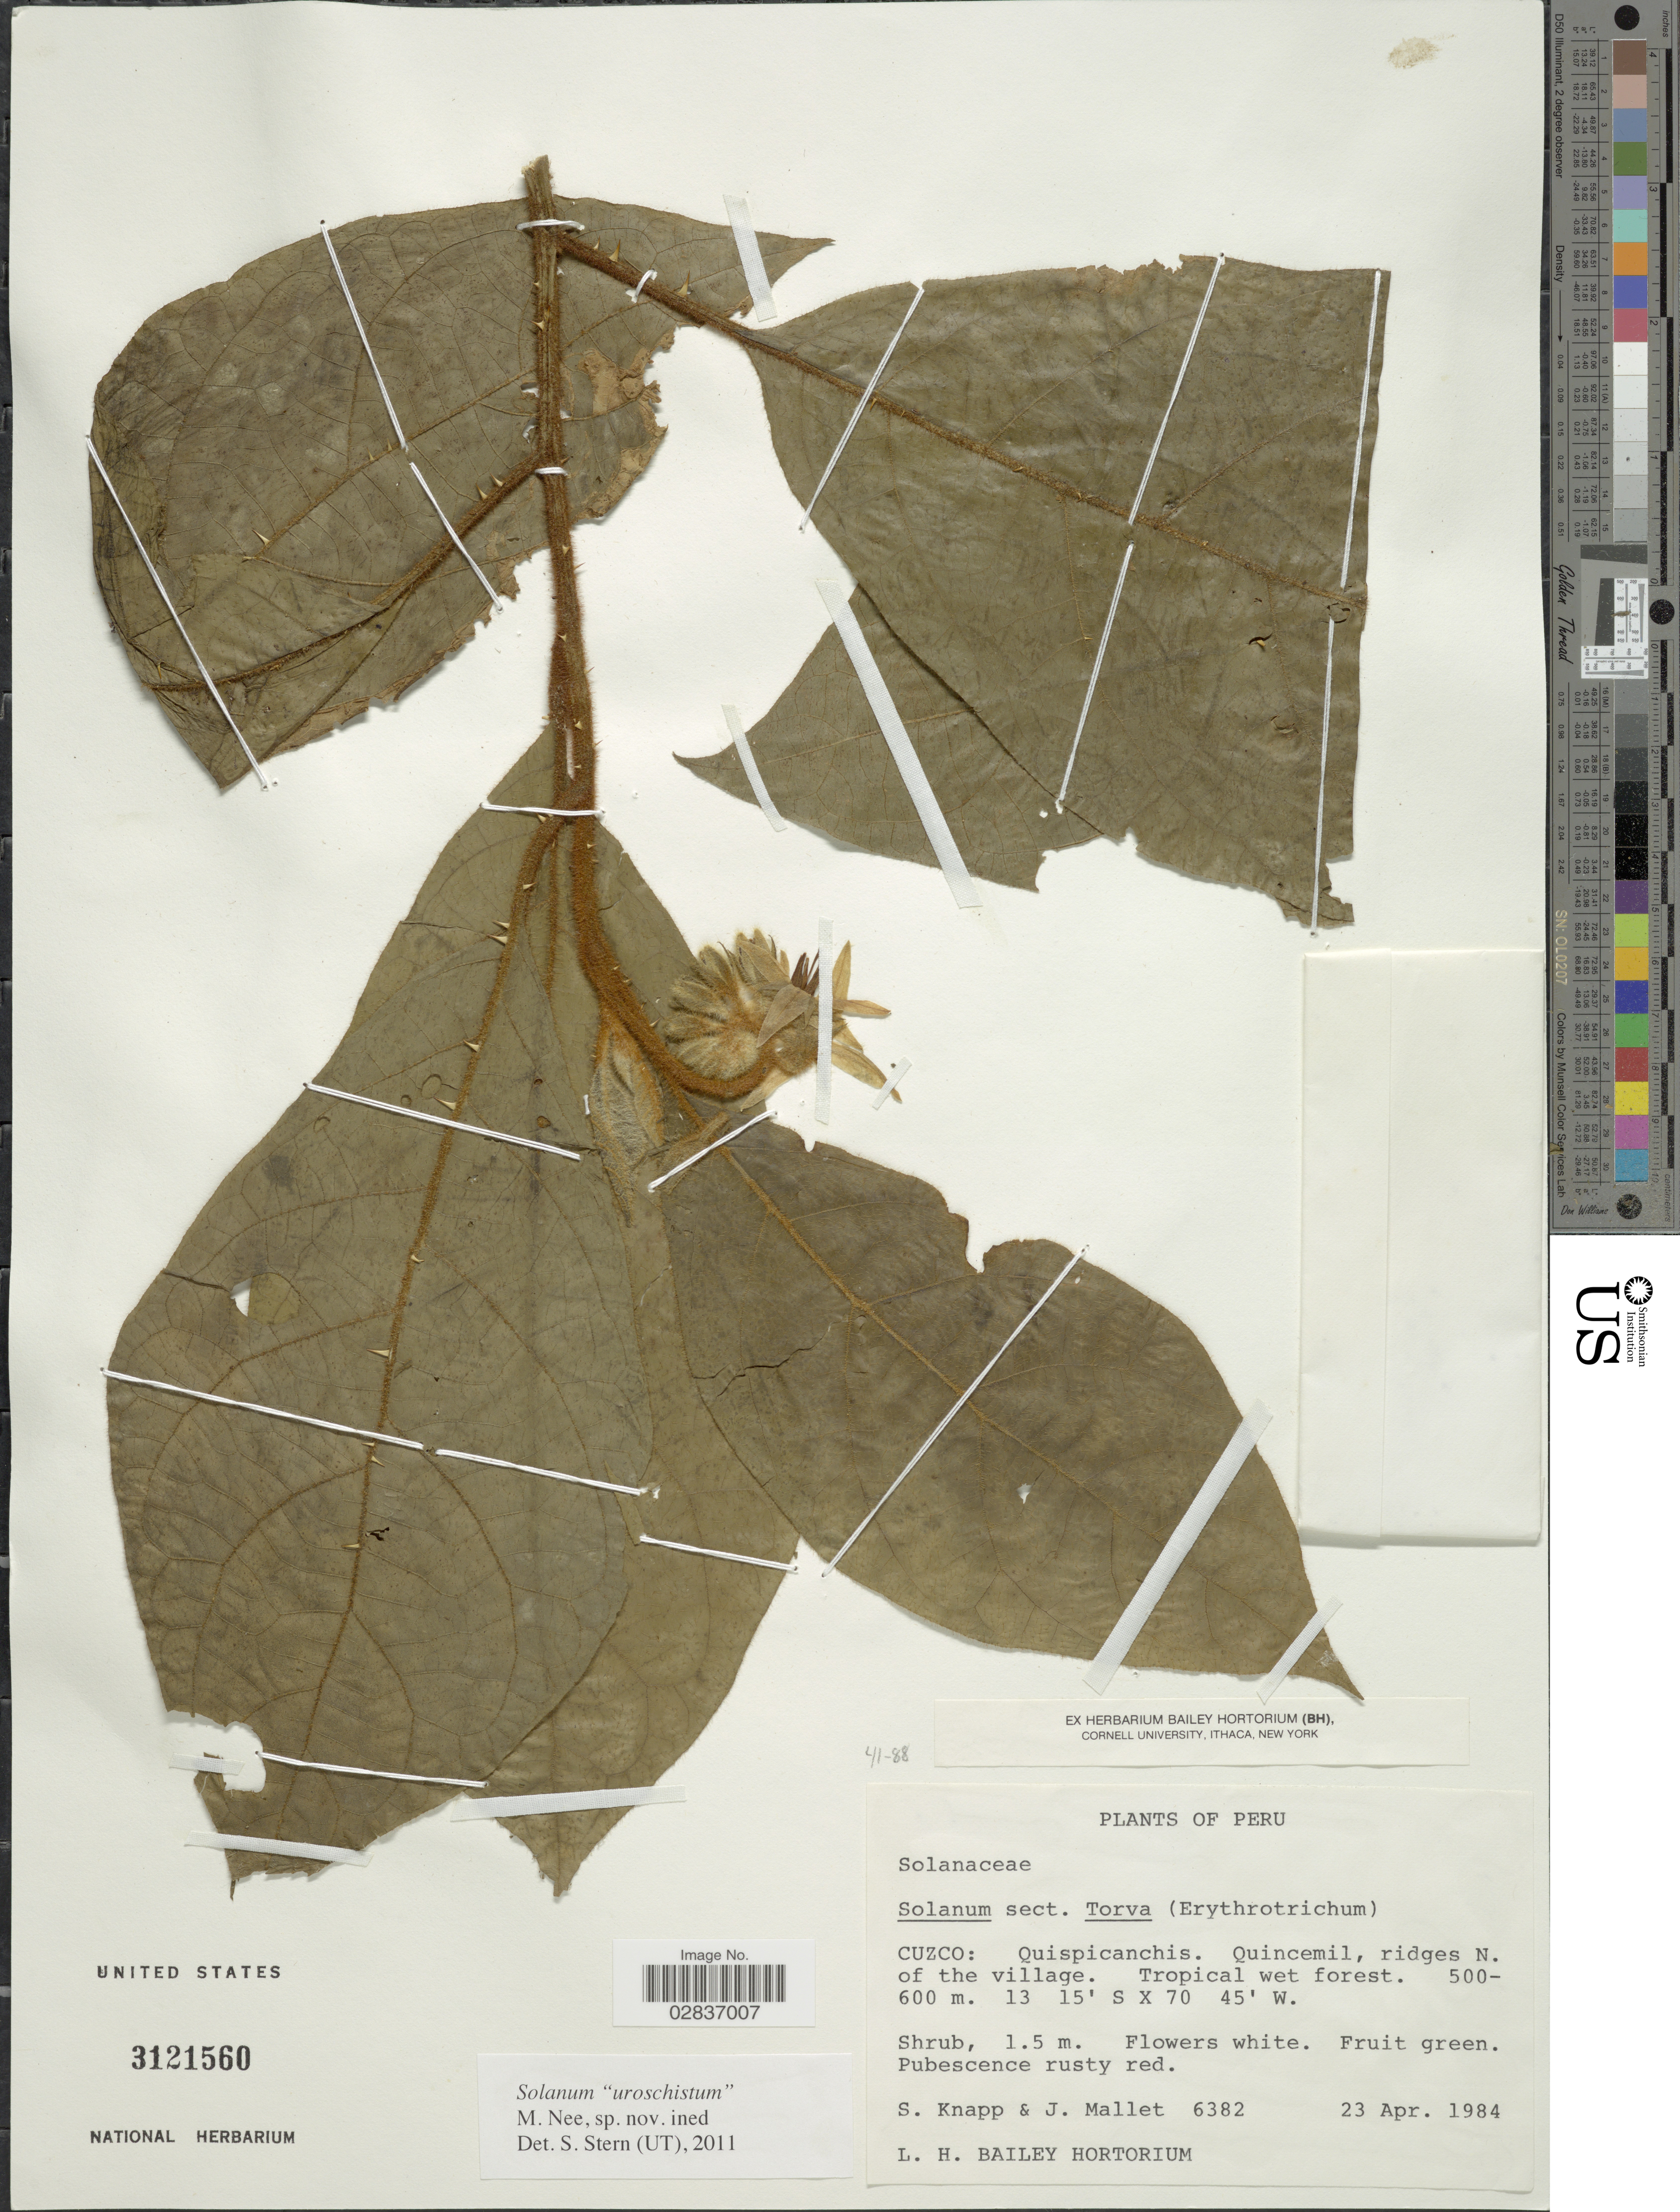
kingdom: Plantae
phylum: Tracheophyta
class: Magnoliopsida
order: Solanales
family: Solanaceae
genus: Solanum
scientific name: Solanum velutinum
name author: Dunal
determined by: Knapp, S. D.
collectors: S. Knapp & J. Mallet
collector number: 6382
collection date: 1984-04-23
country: Peru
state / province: Cusco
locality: Cuzco: Quisicanchis. Quincemil, ridges N. of the village.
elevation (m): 500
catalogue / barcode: US 3121560